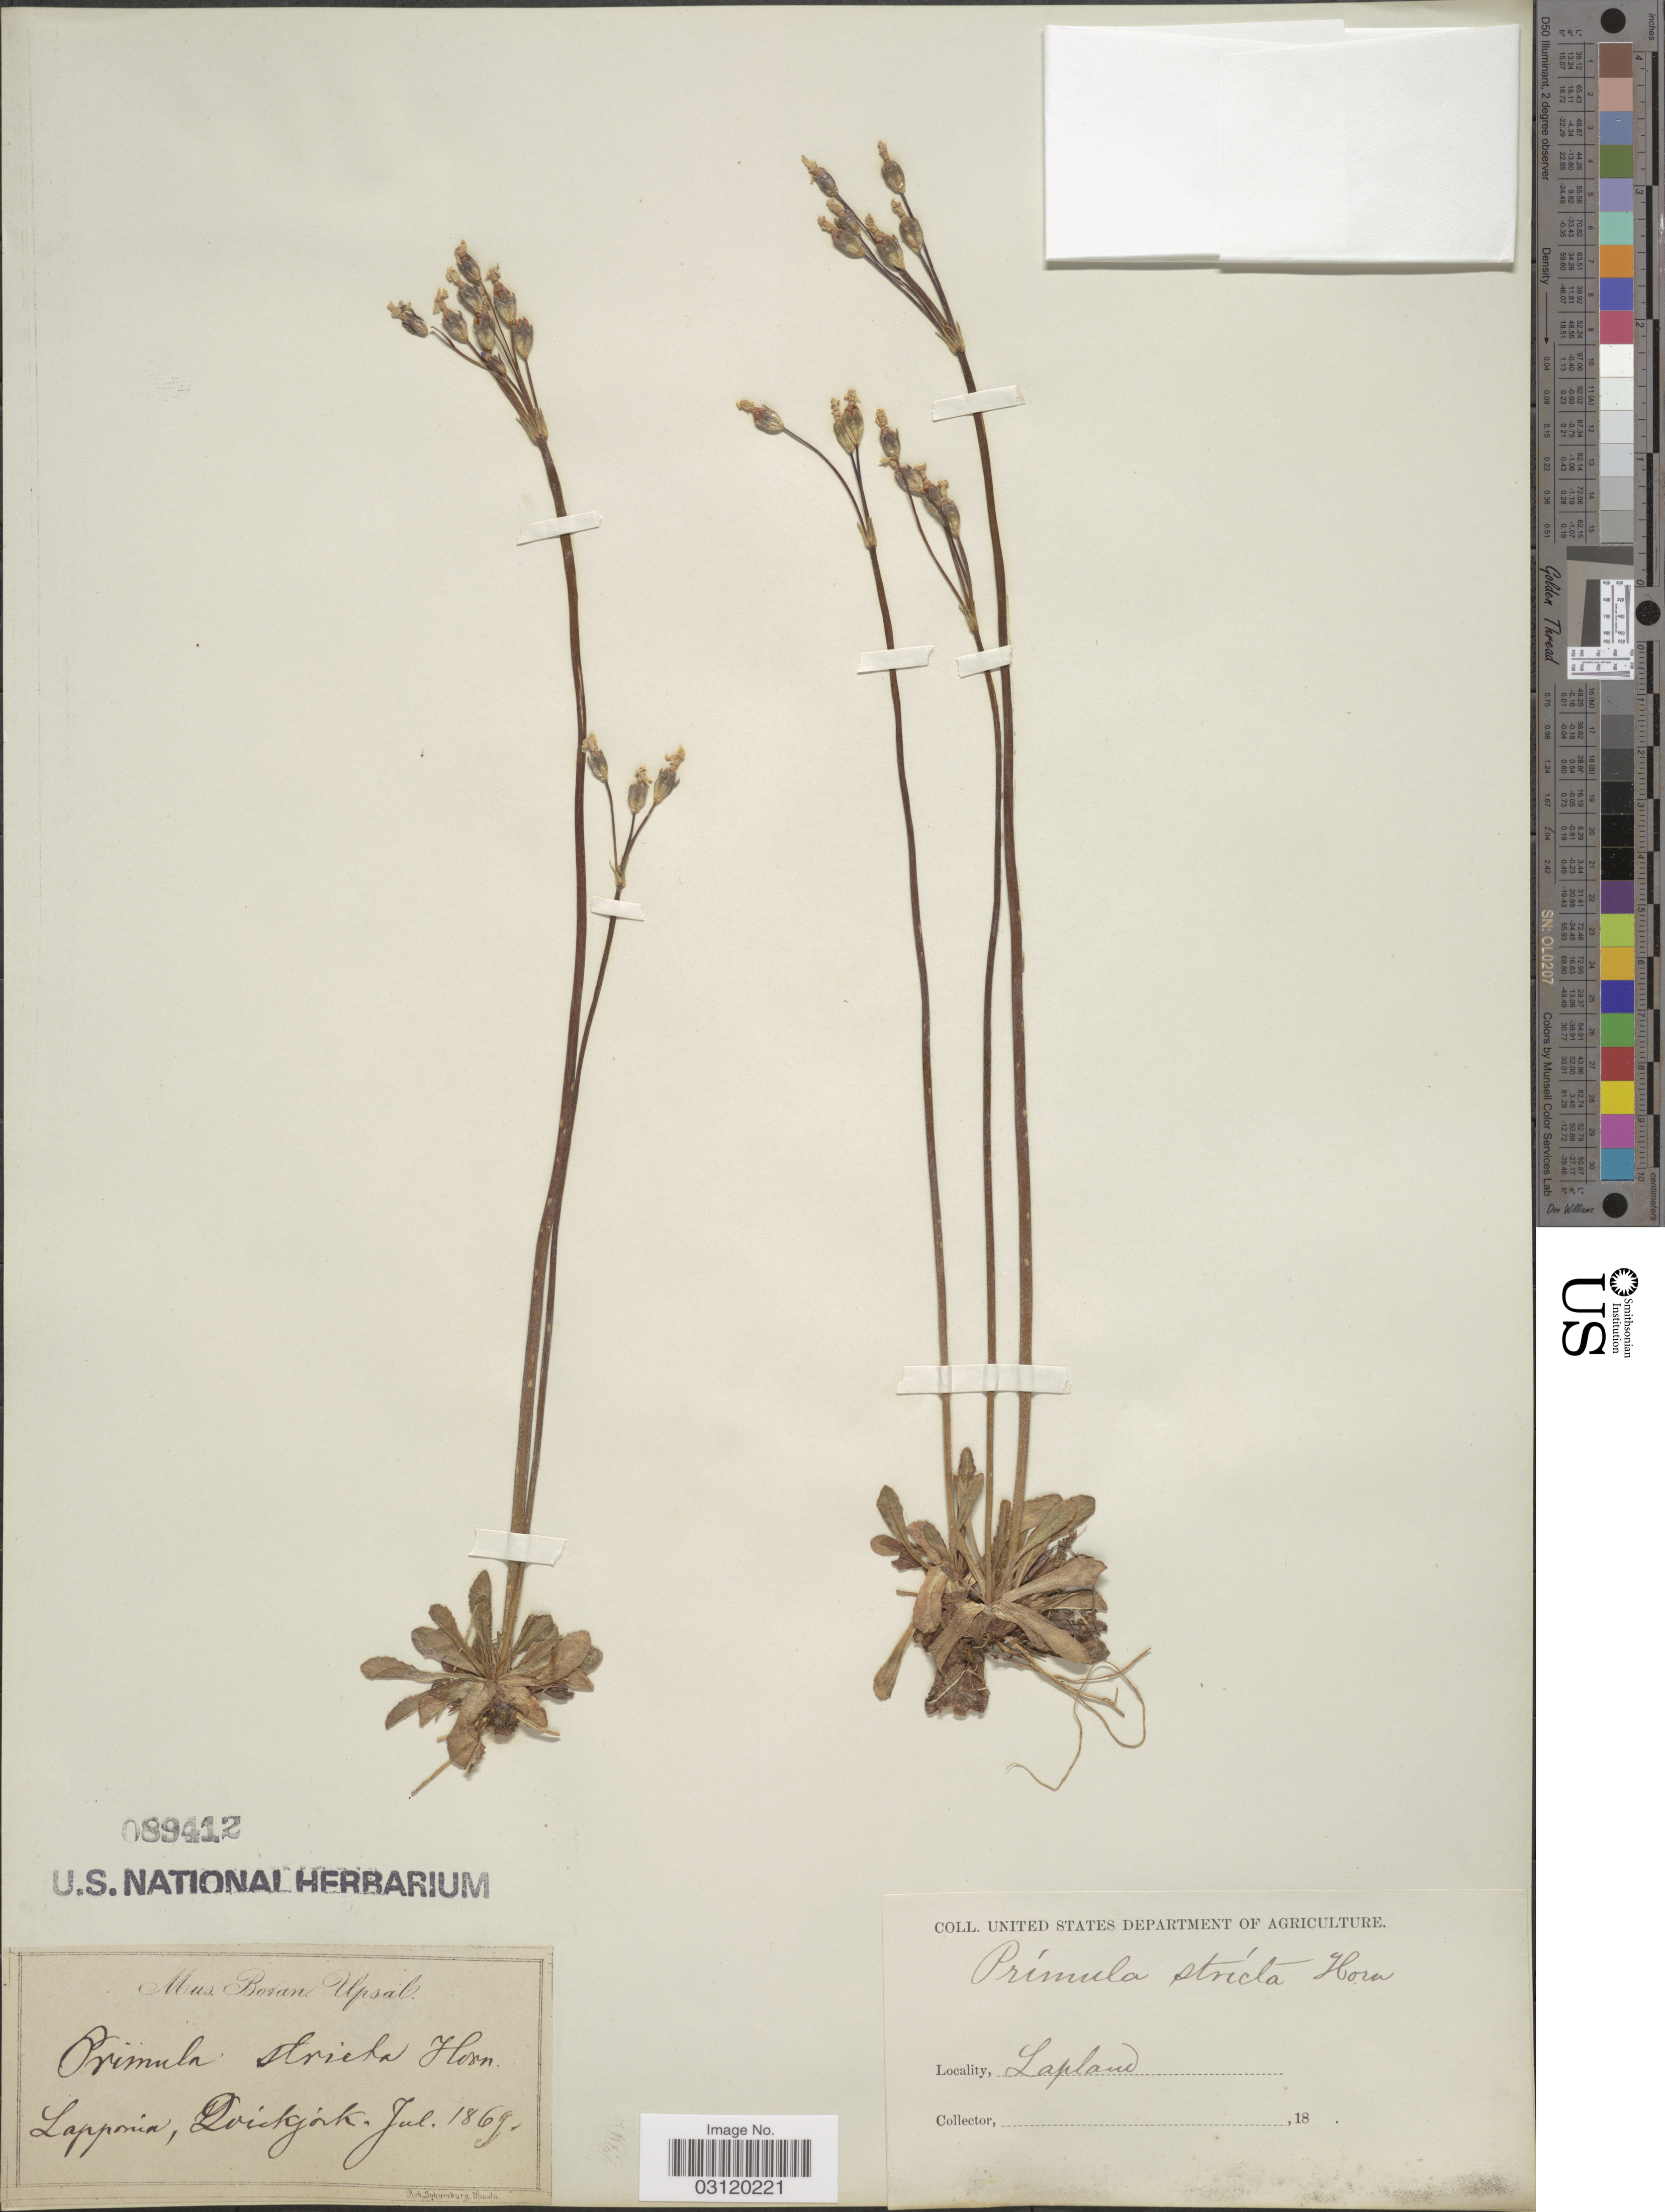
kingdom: Plantae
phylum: Tracheophyta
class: Magnoliopsida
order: Ericales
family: Primulaceae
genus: Primula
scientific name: Primula stricta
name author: Hornem.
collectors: United States Department of Agriculture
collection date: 1869-07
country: Finland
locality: Lapland, Lapponia, Quickjork.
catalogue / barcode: US 89412